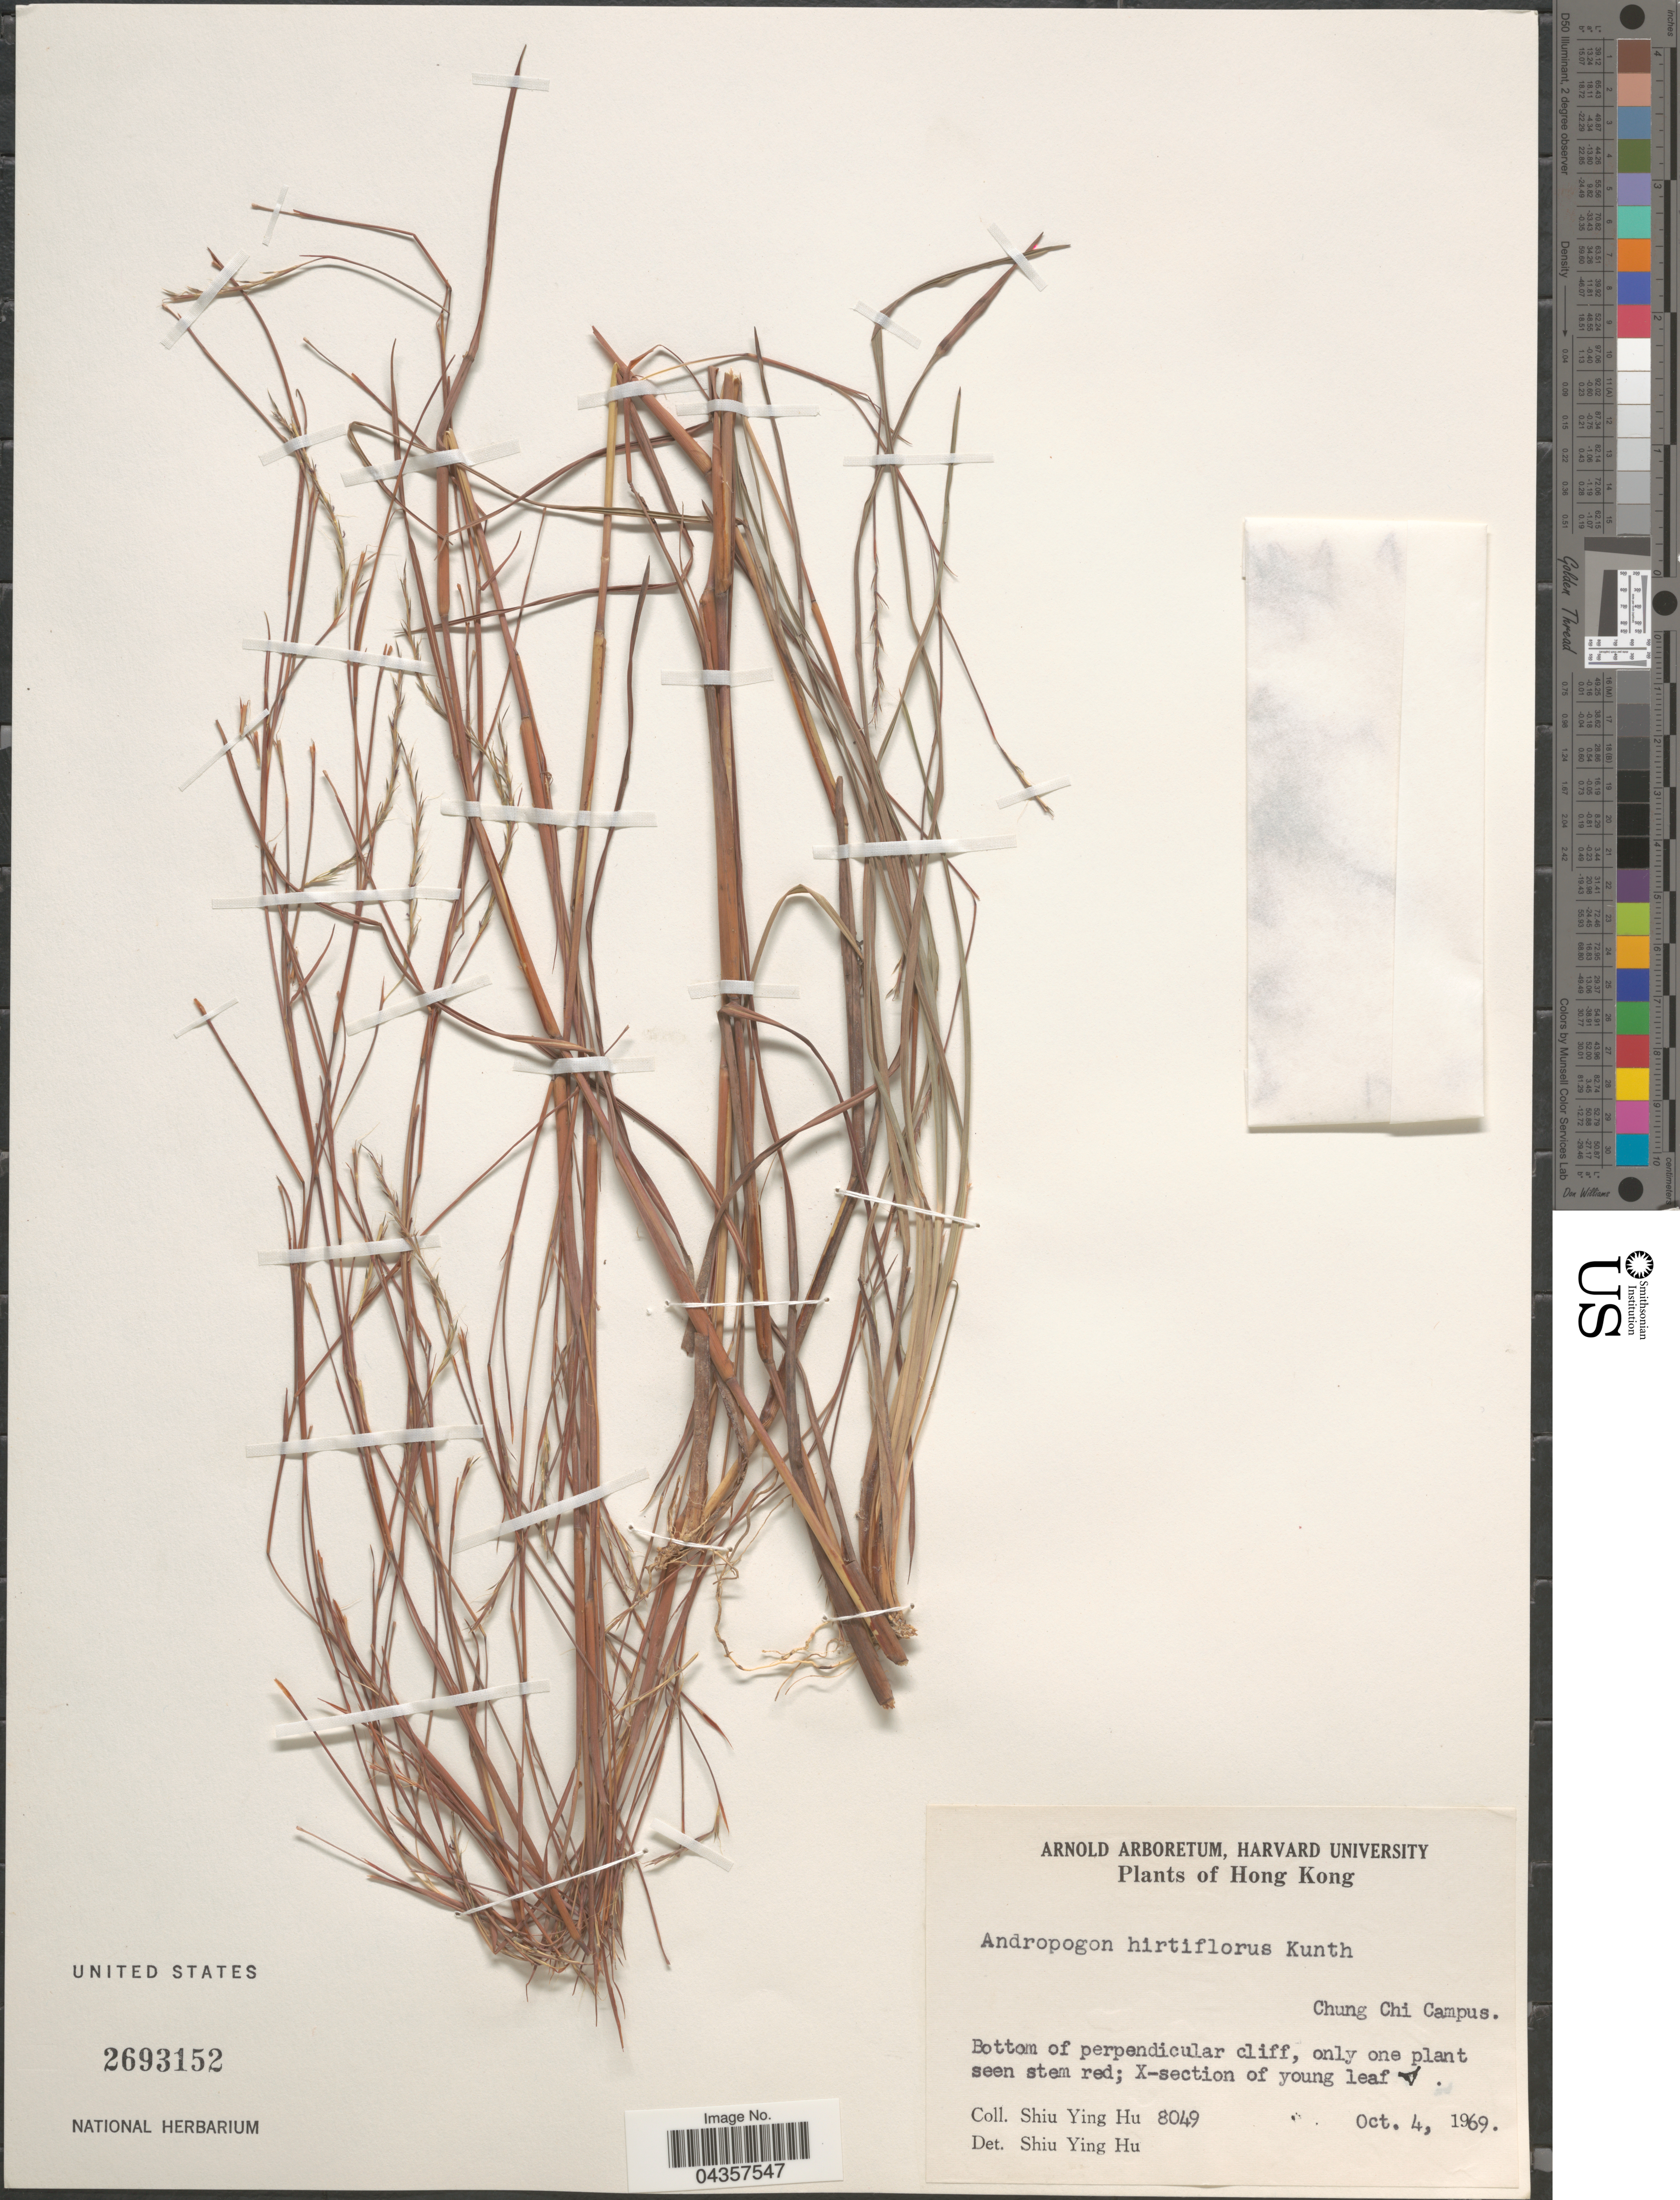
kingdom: Plantae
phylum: Tracheophyta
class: Liliopsida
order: Poales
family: Poaceae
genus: Schizachyrium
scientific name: Schizachyrium sp.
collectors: S. Y. Hu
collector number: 8049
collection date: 1969-10-04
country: China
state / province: Hong Kong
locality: Chung Chi Campus.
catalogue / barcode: US 2693152